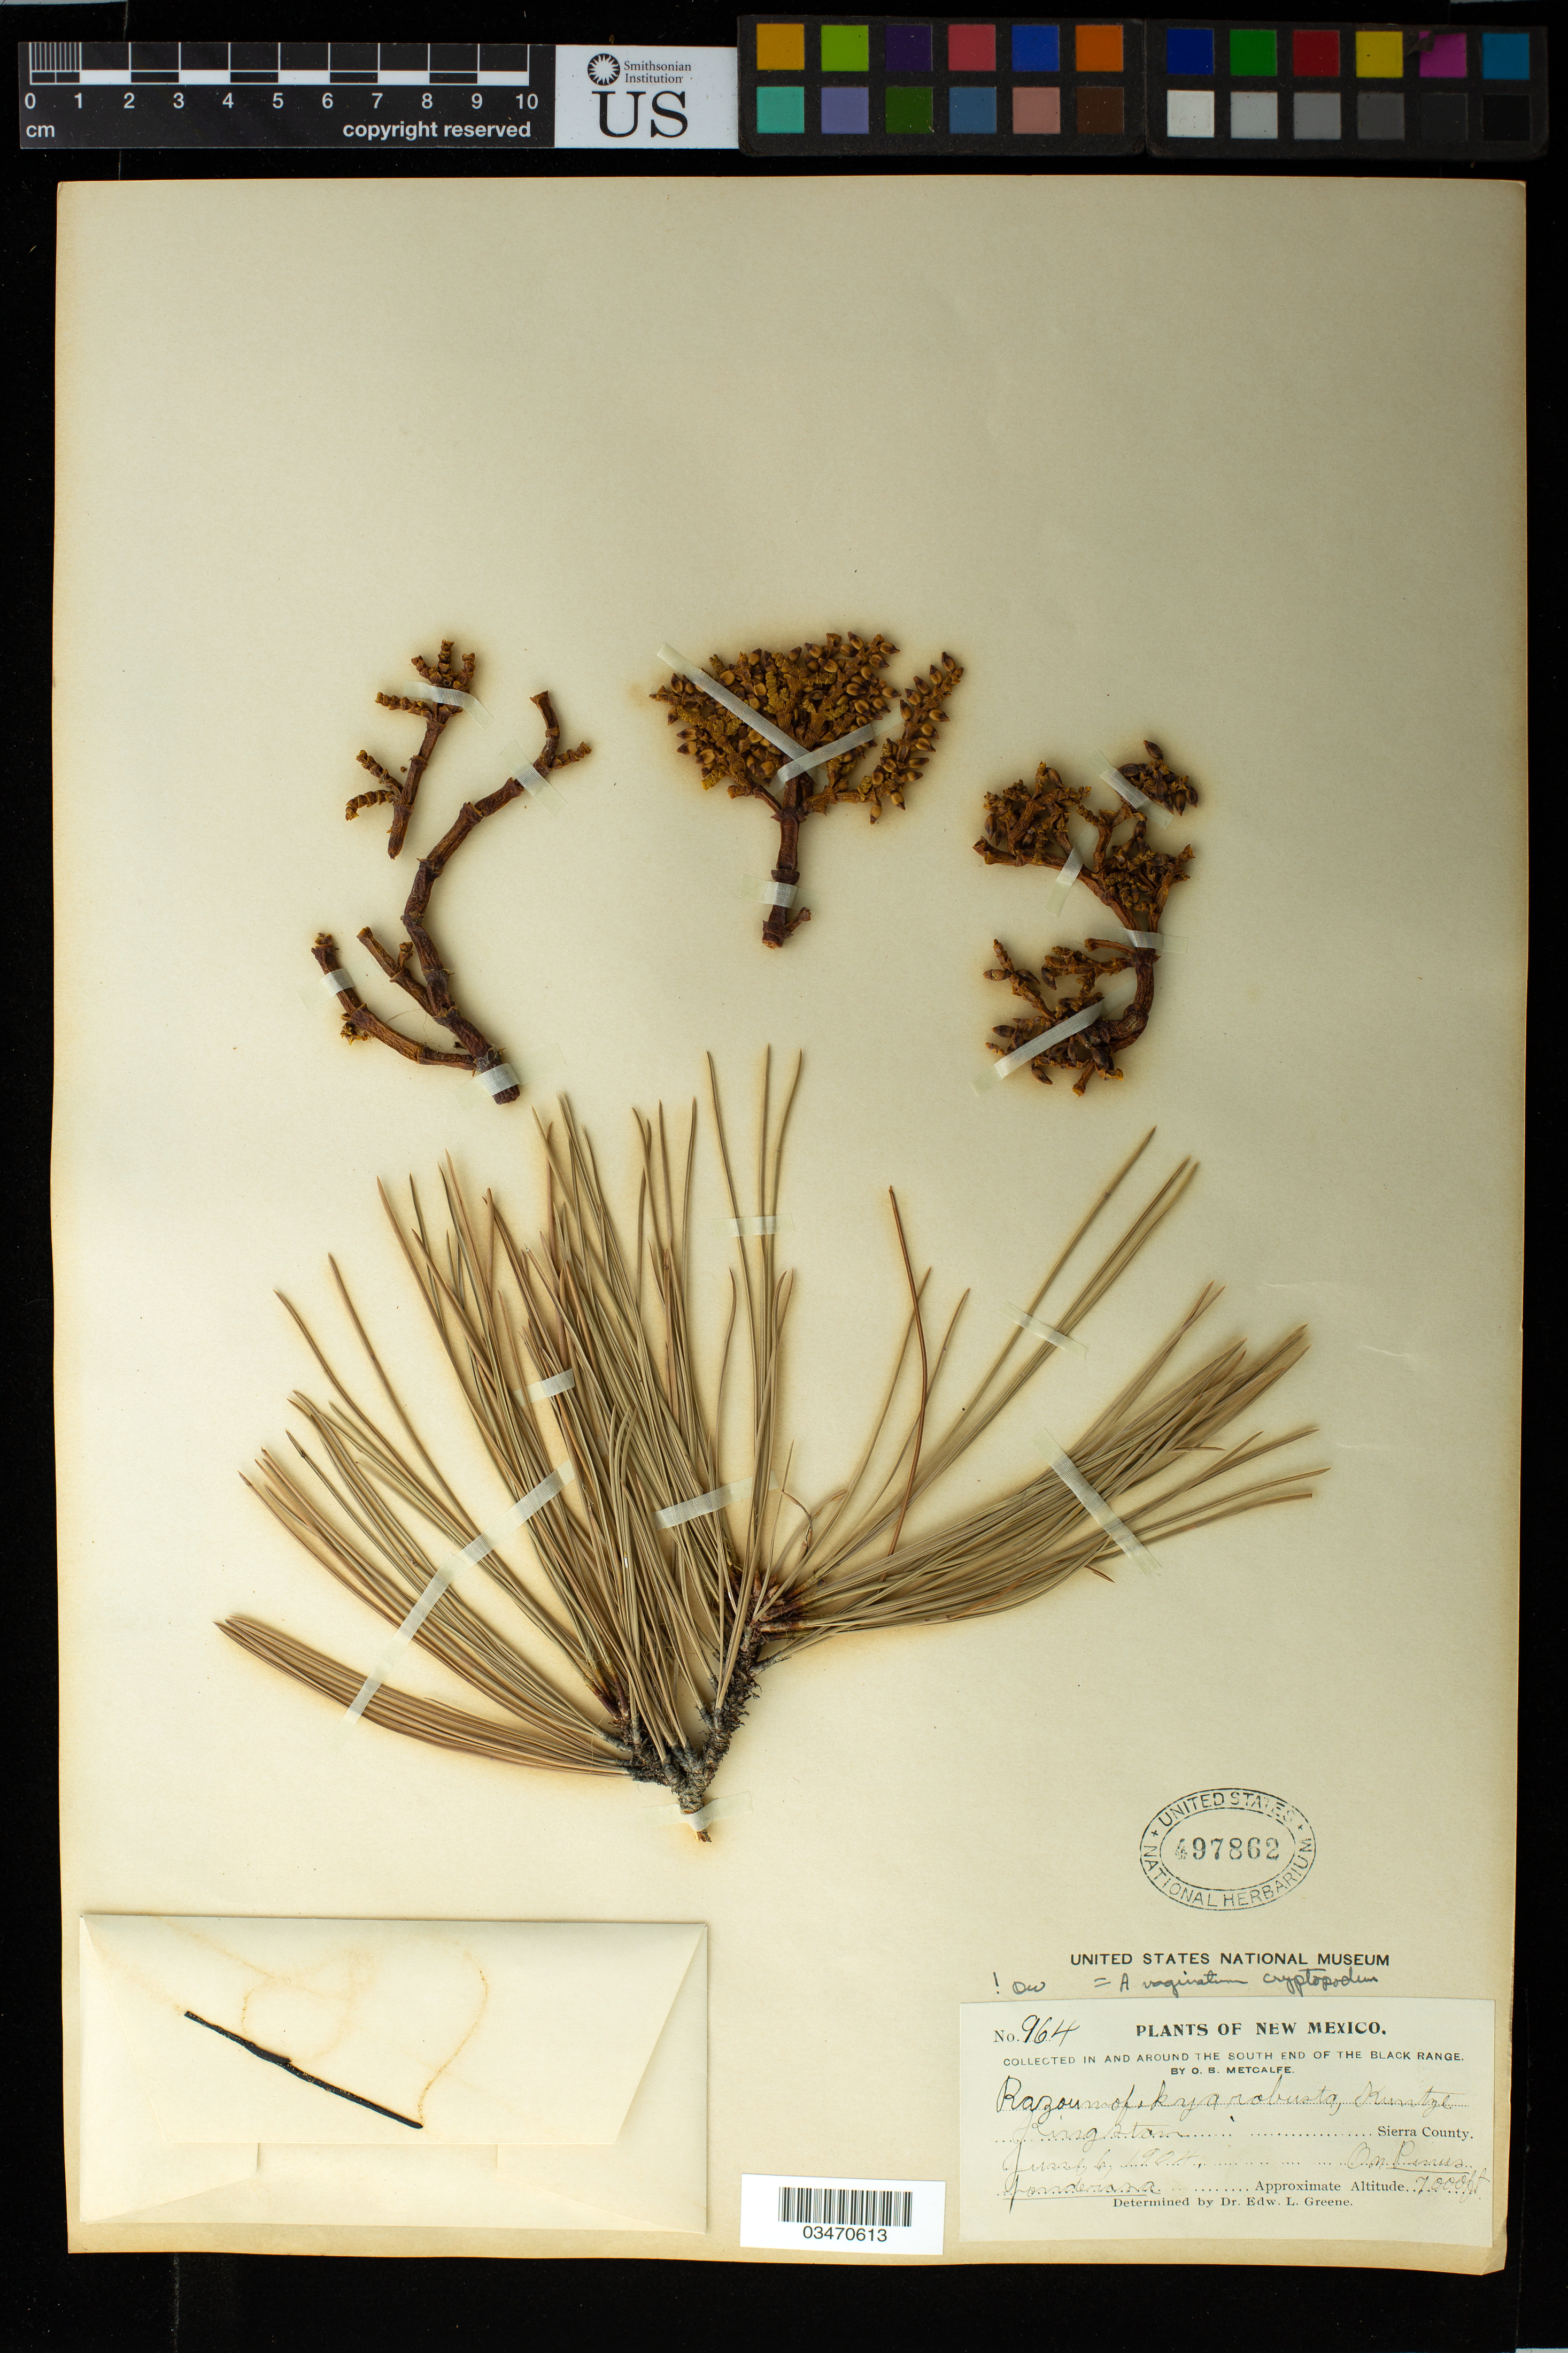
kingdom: Plantae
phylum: Tracheophyta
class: Magnoliopsida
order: Santalales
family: Viscaceae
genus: Arceuthobium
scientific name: Arceuthobium vaginatum f. cryptopodum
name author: (Engelm.) L.S. Gill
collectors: O. B. Metcalfe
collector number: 964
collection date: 1904-06-06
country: United States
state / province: New Mexico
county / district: Sierra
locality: Kingston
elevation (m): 2134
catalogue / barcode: US 497862